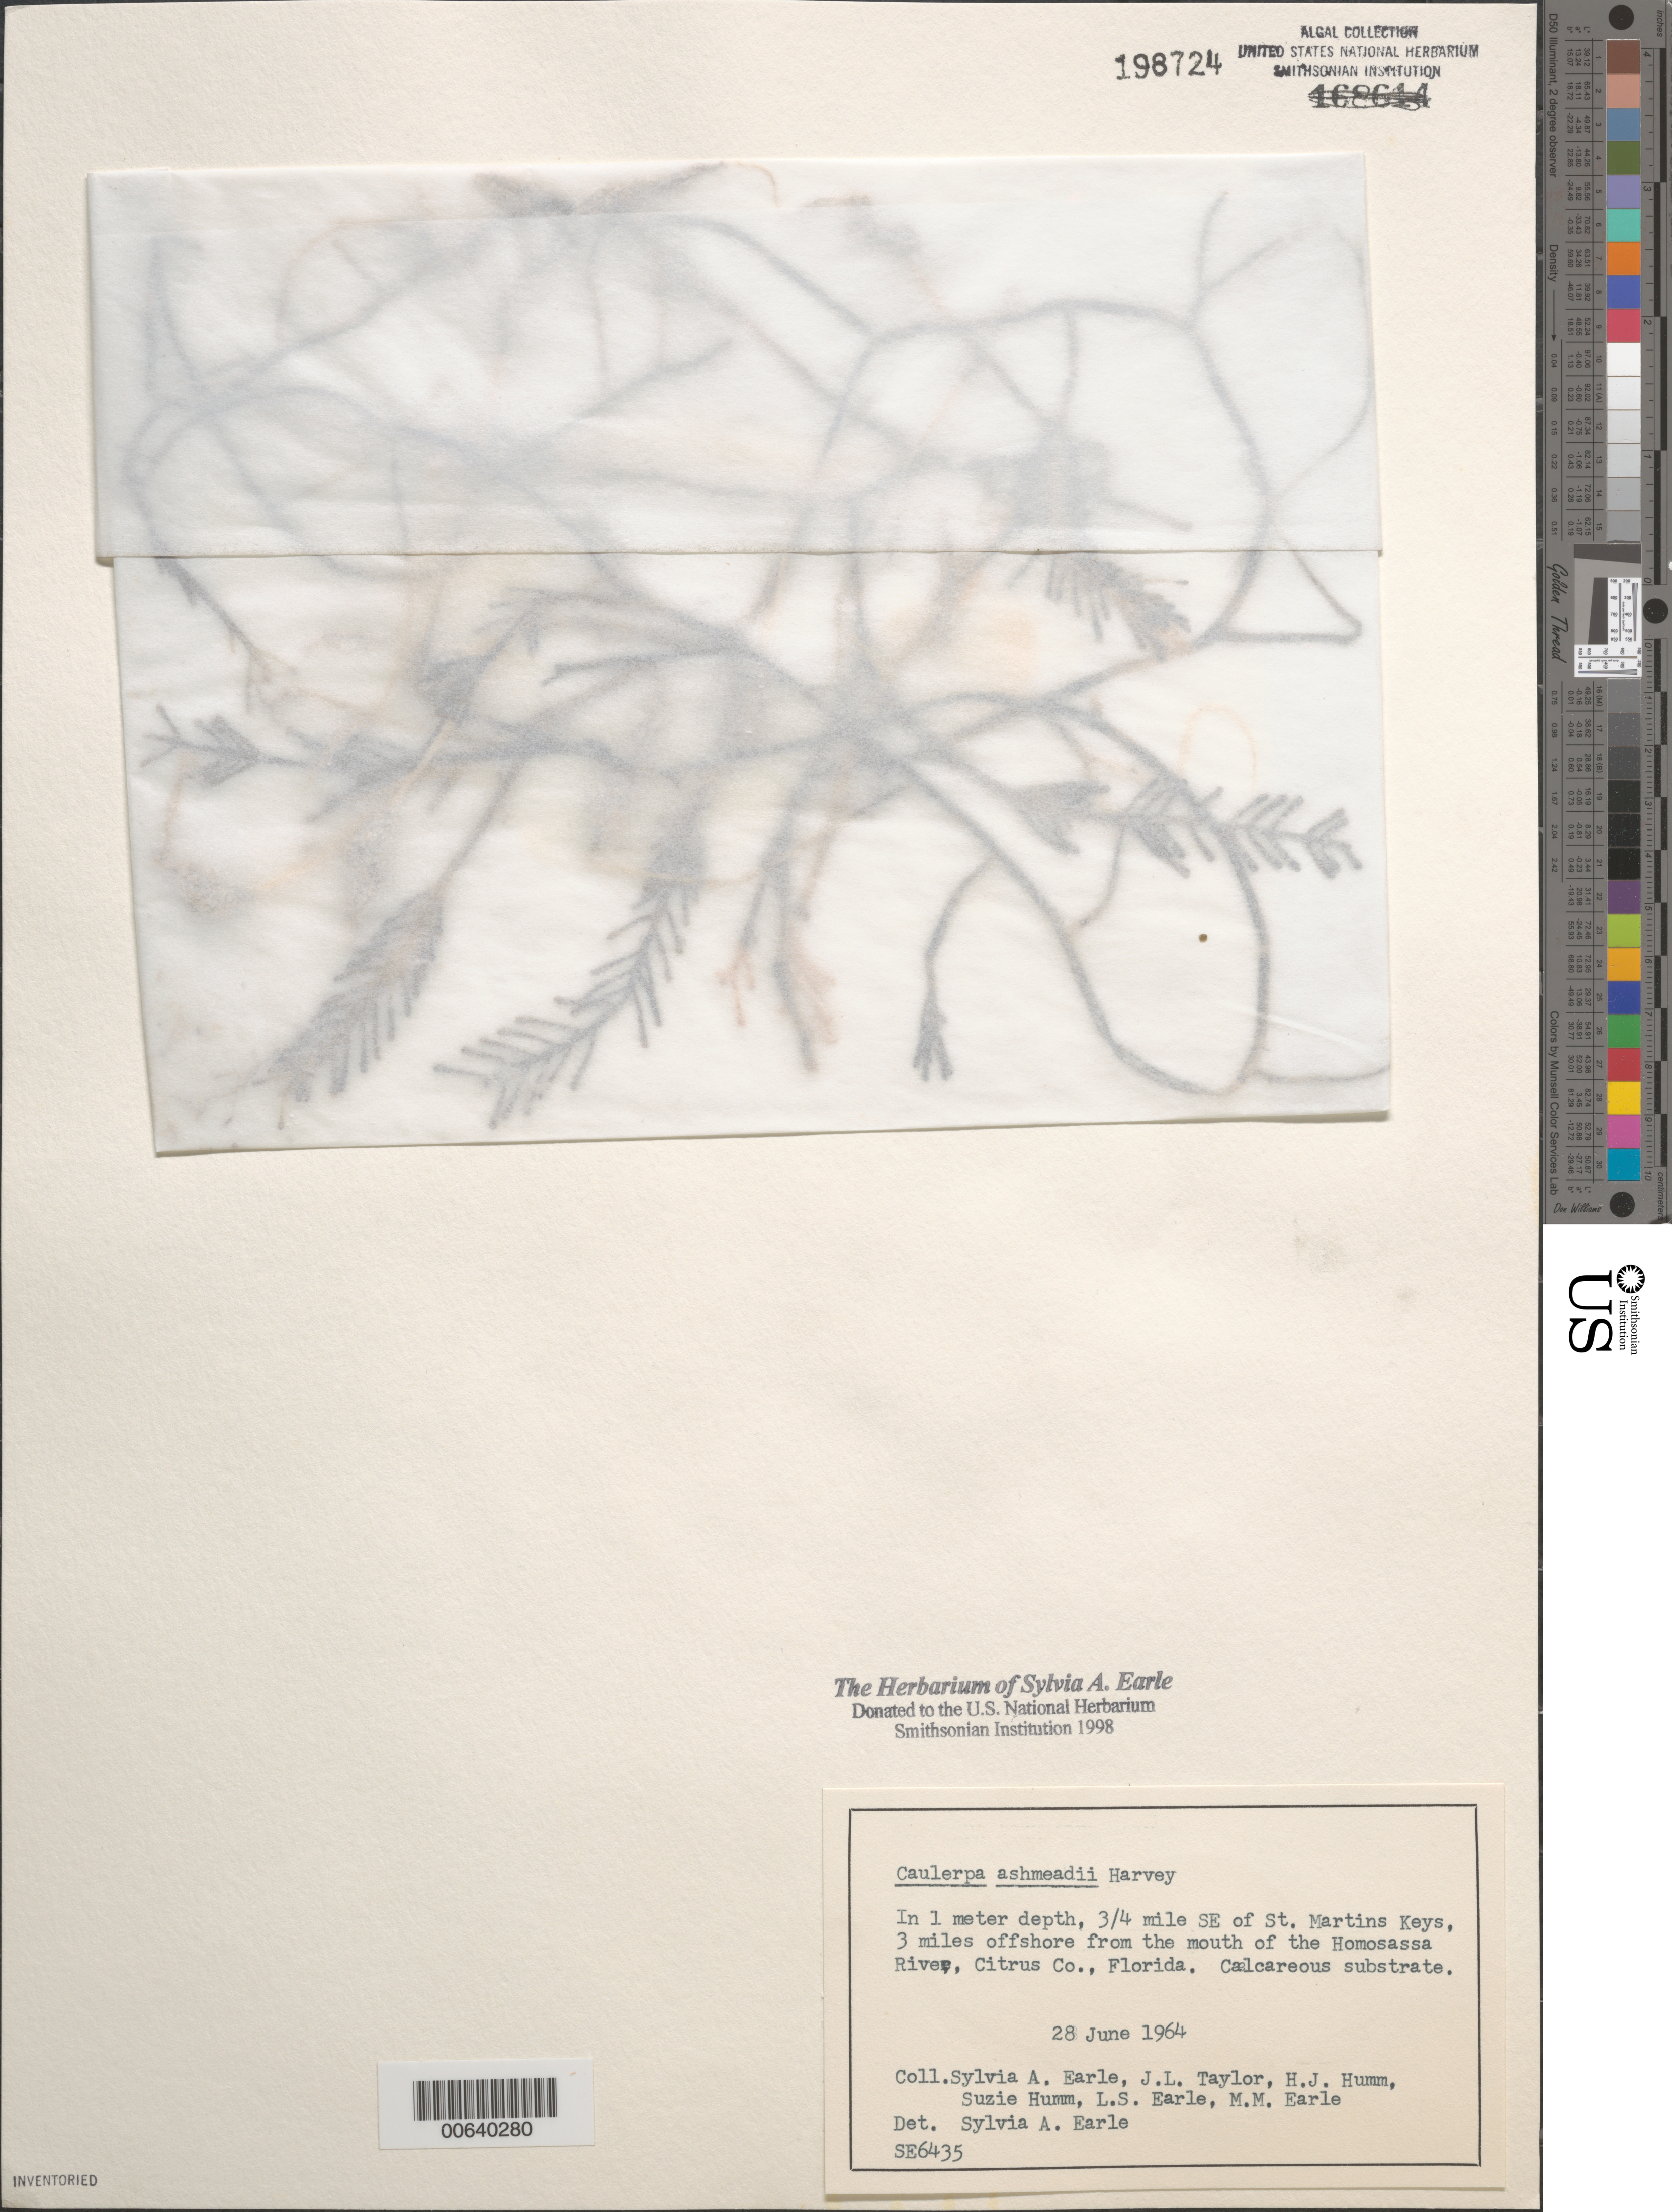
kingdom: Plantae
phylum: Chlorophyta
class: Ulvophyceae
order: Bryopsidales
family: Caulerpaceae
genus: Caulerpa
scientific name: Caulerpa ashmeadii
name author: Harv.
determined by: Earle, S. A.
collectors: S. A. Earle, J. L. Taylor, H. J. Humm, S. Humm & L. Earle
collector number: SE 6435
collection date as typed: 28 Jun 1964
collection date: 1964-06-28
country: United States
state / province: Florida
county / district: Citrus County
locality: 3 miles off Homosassa River mouth, 0,75 mile southeast of St. Martins Keys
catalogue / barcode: US 198724